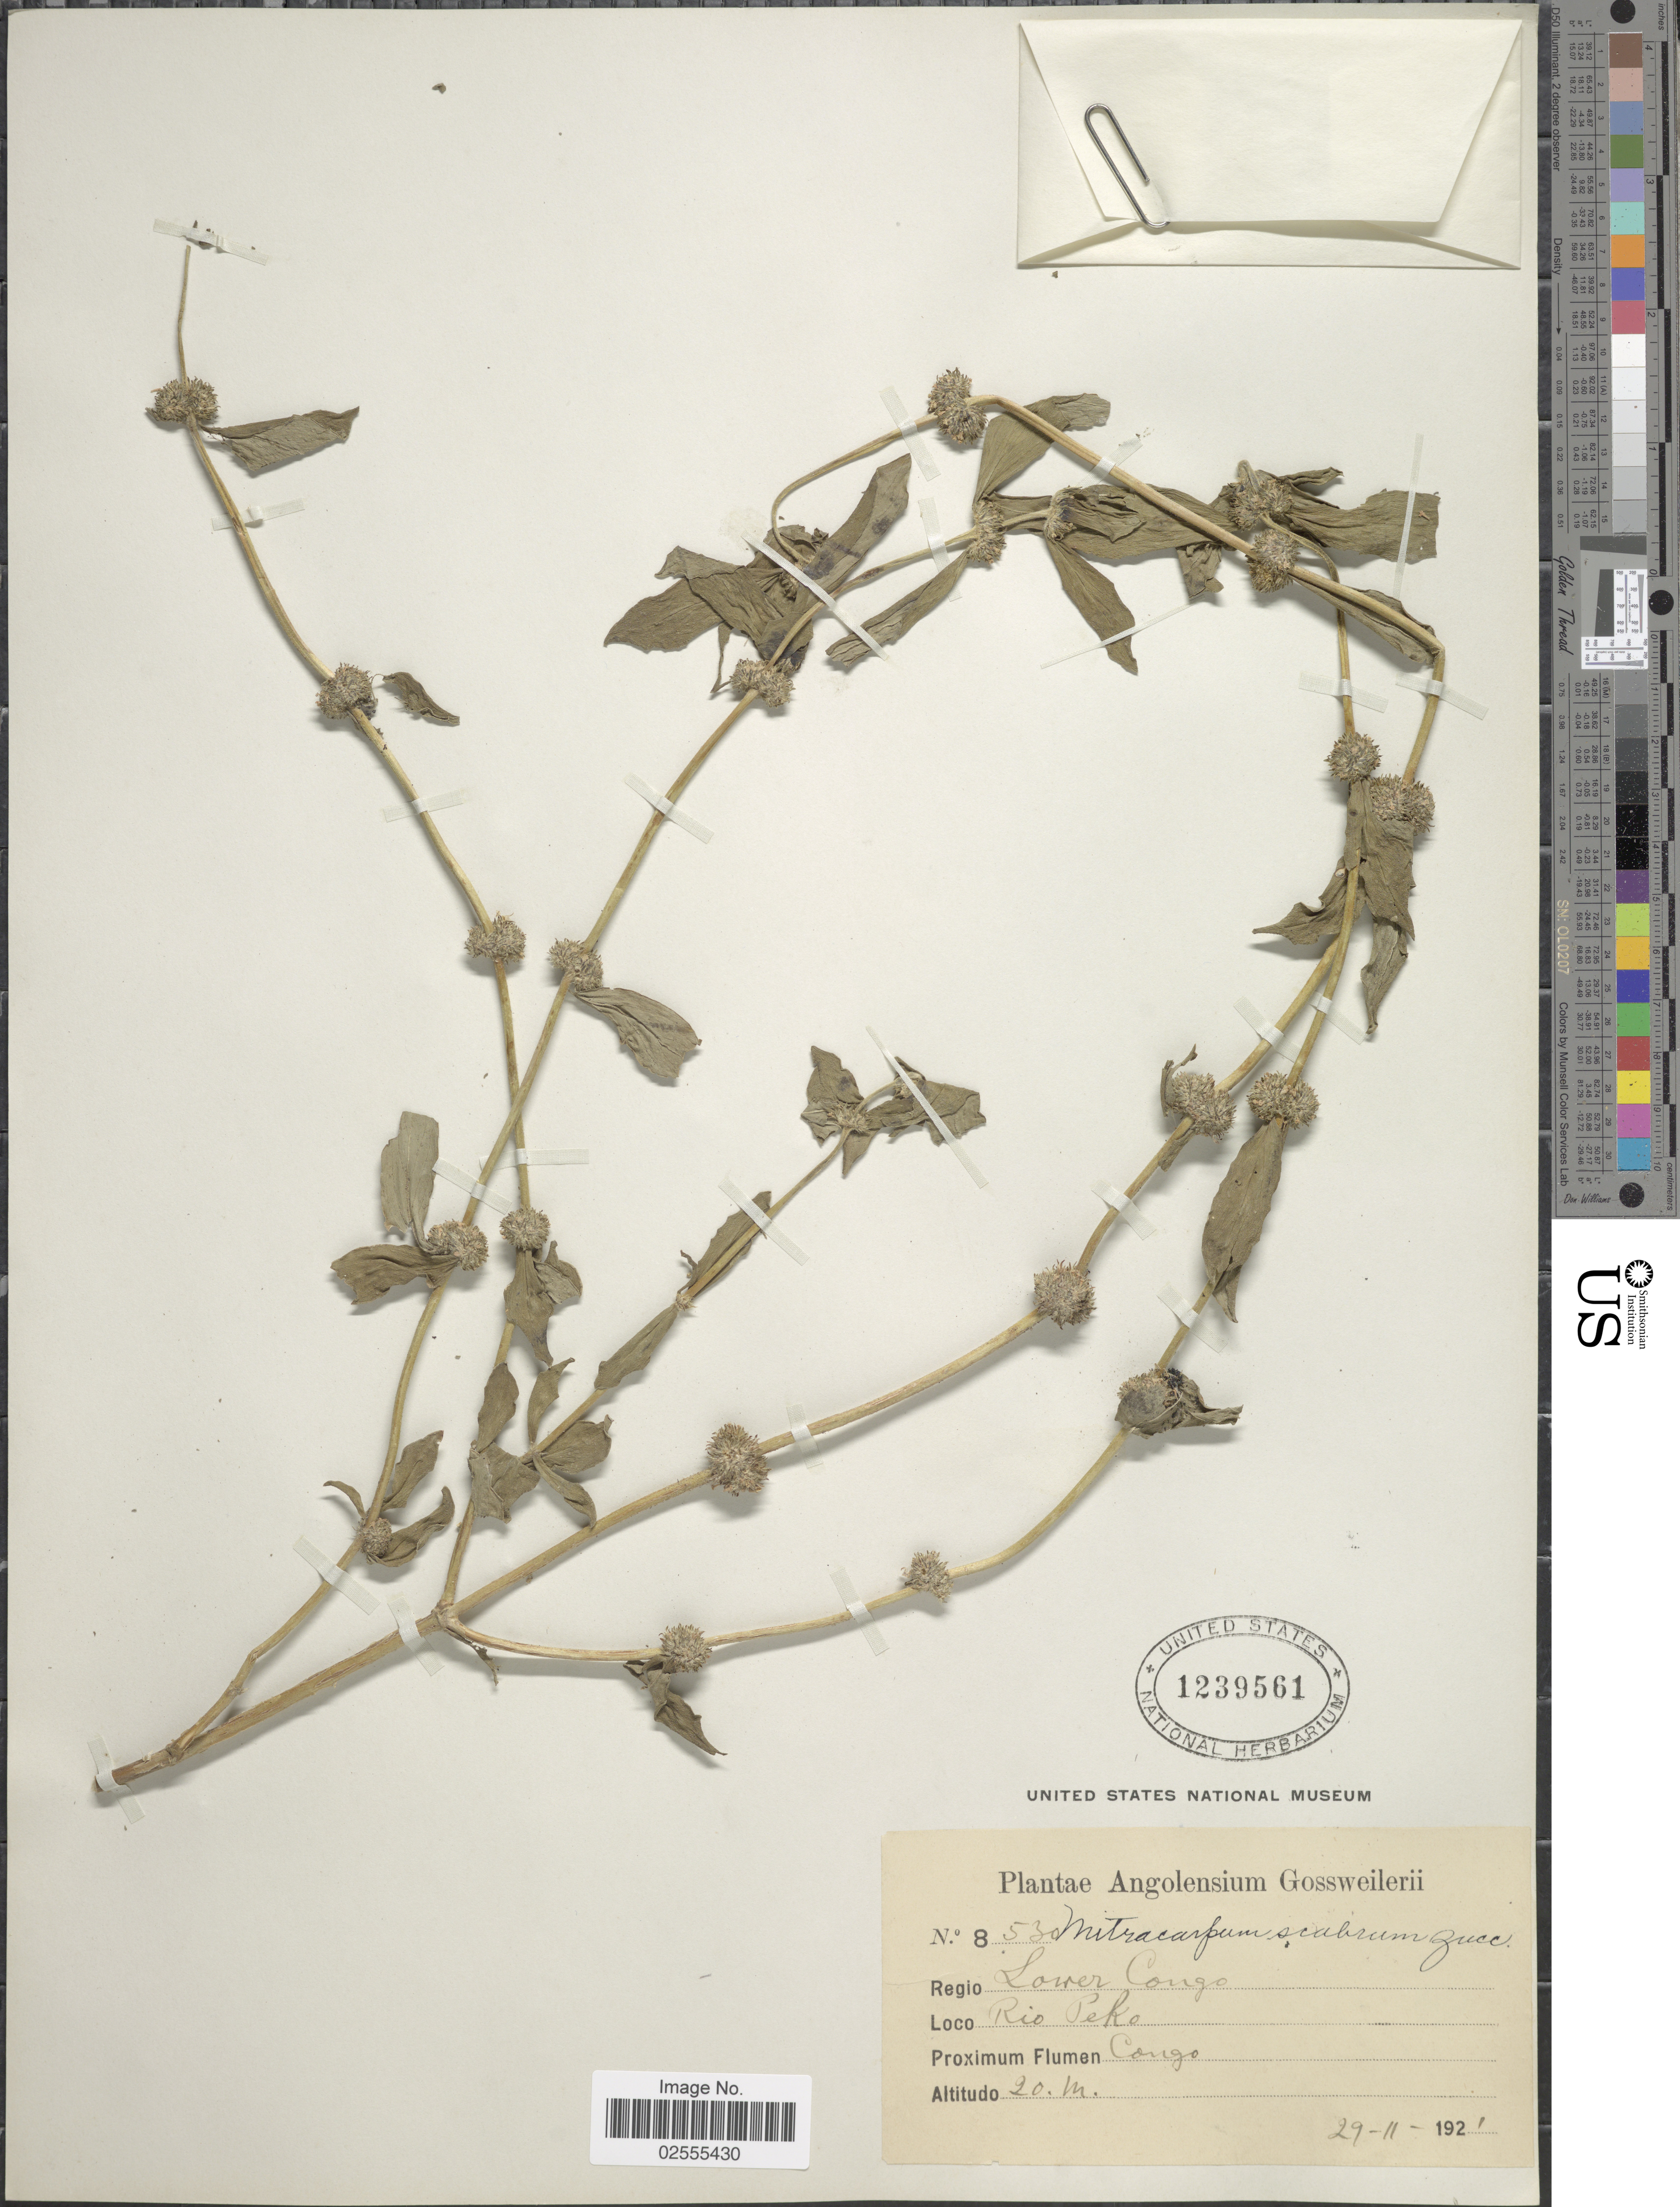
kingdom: Plantae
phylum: Tracheophyta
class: Magnoliopsida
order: Gentianales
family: Rubiaceae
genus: Mitracarpus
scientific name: Mitracarpus villosus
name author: (Sw.) DC.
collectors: -. Gossweiler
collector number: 8530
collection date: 1921-11-29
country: Angola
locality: Regio Lower Congo. Rio Peko. Proximum Flumen Congo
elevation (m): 20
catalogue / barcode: US 1239561